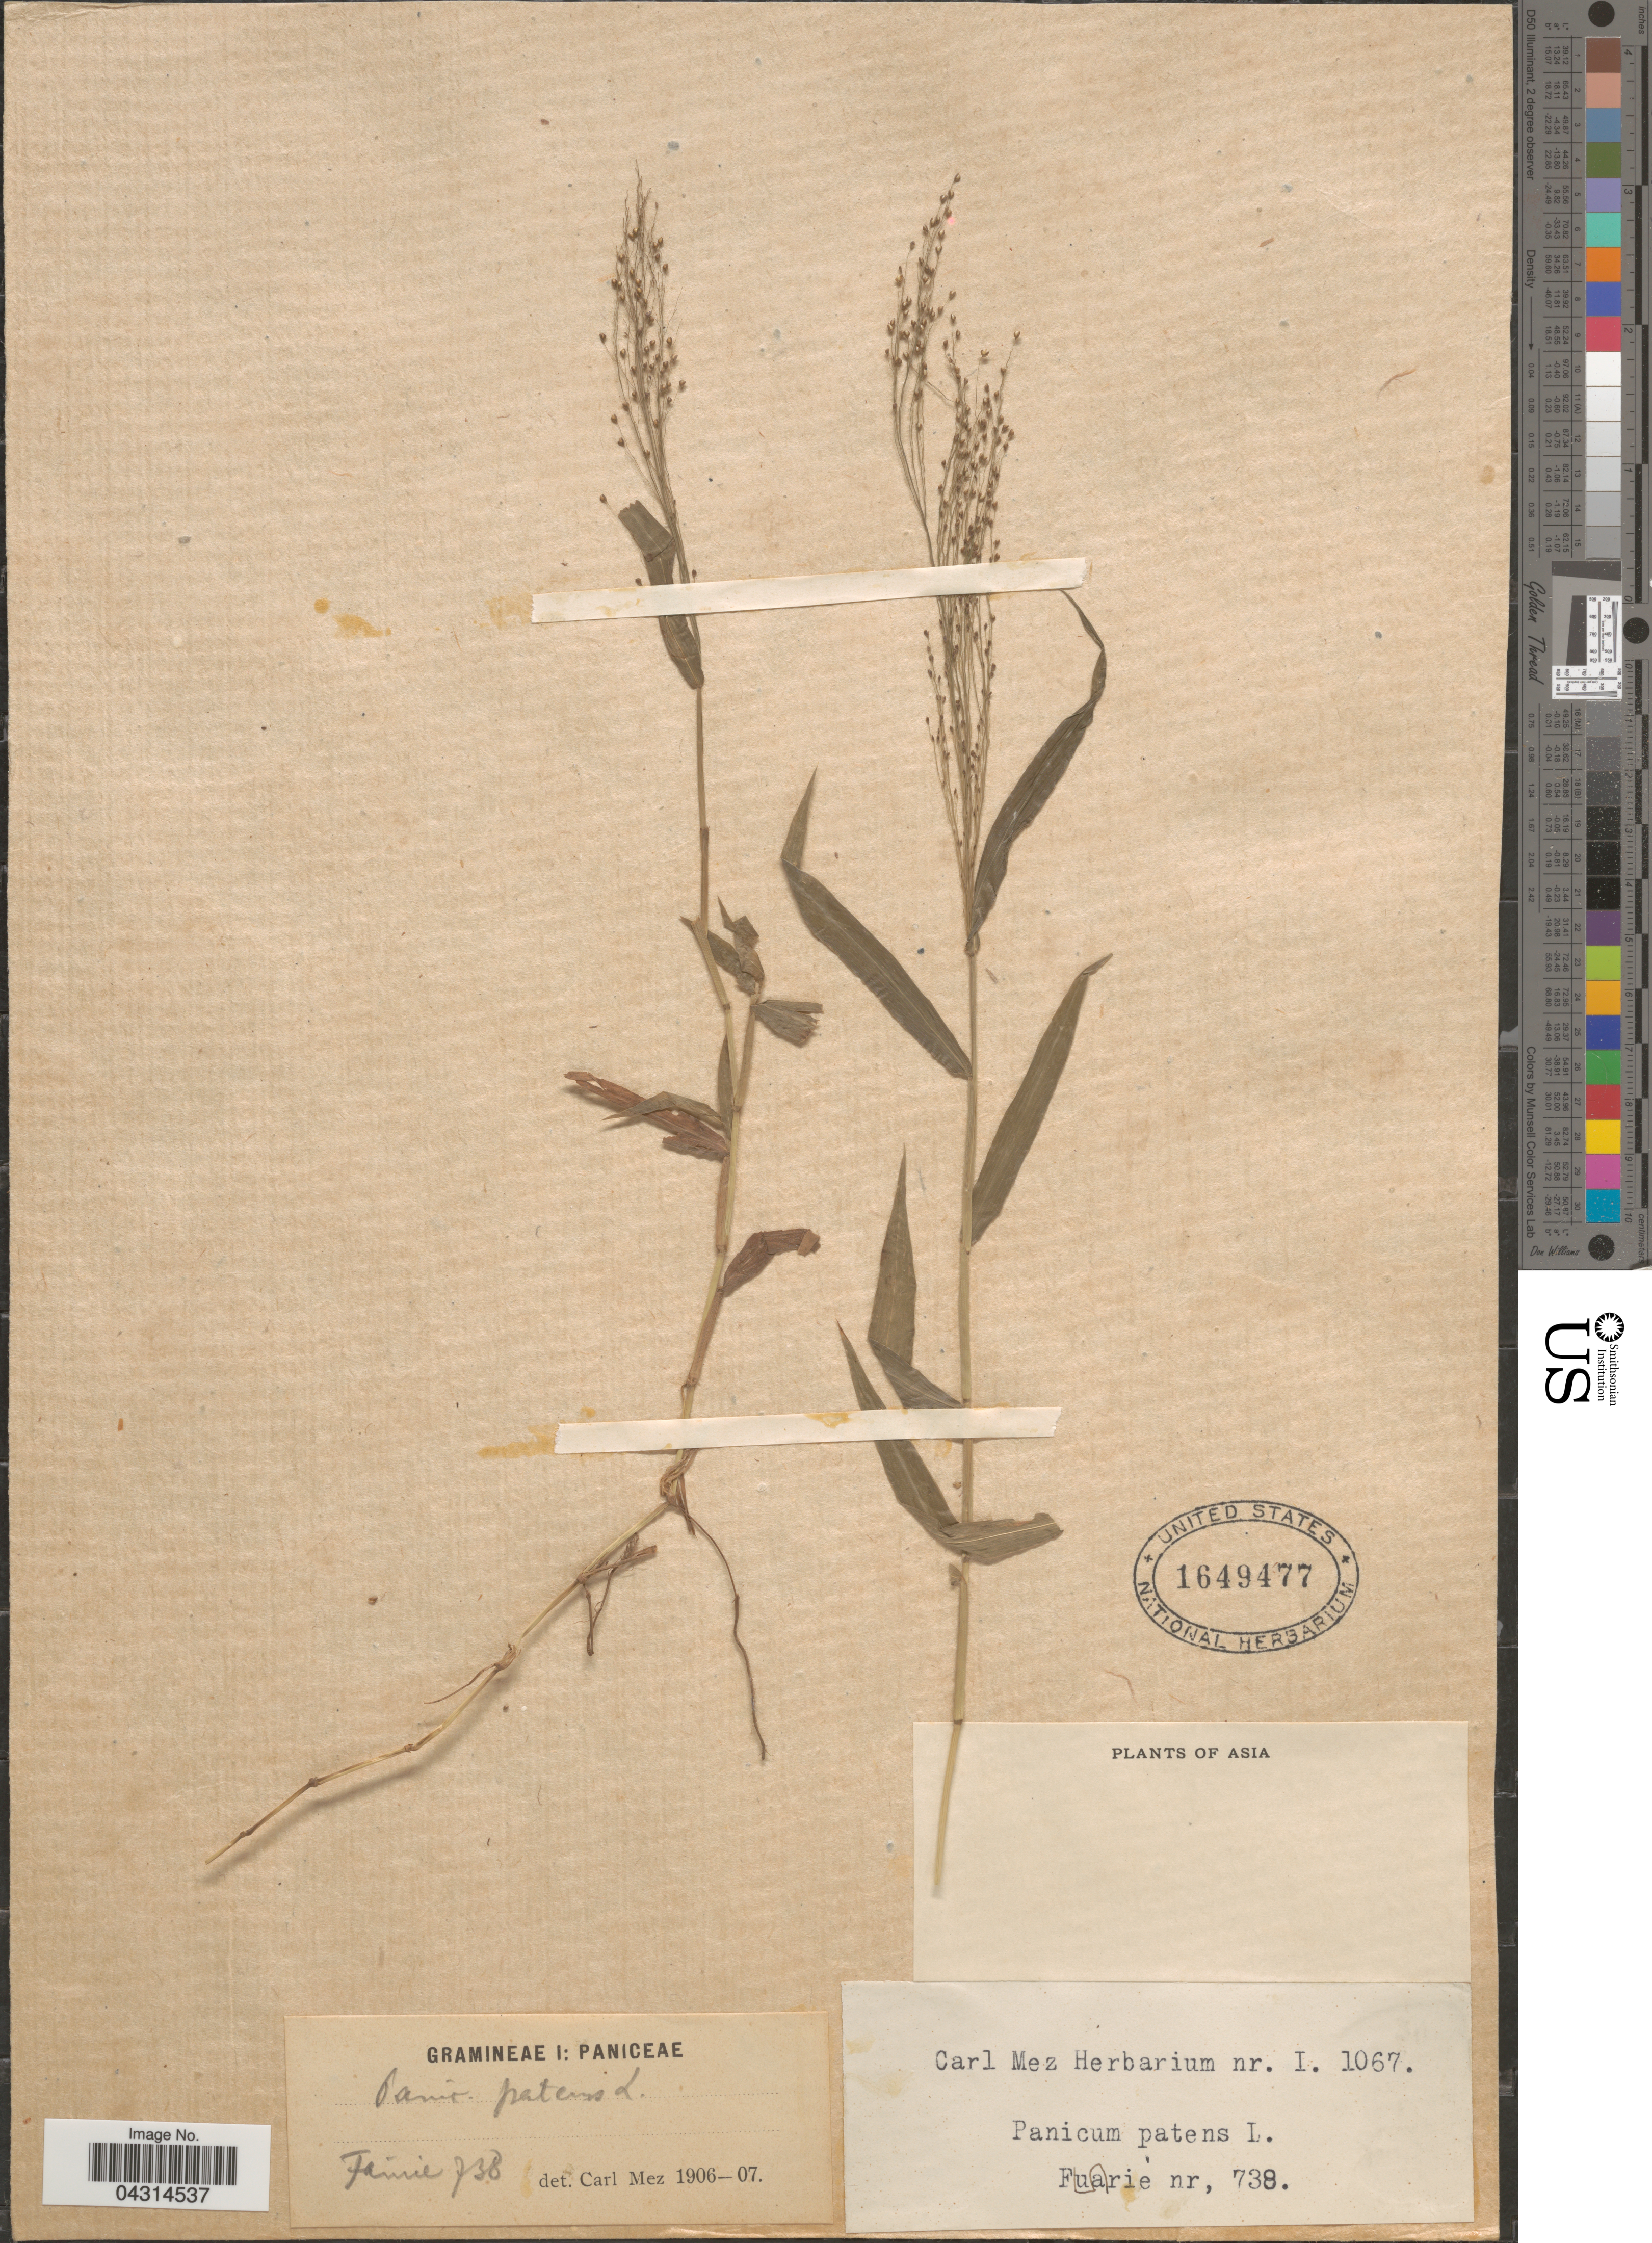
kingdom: Plantae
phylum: Tracheophyta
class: Liliopsida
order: Poales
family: Poaceae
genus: Cyrtococcum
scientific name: Cyrtococcum sp.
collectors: -. Faurie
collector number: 738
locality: Asia.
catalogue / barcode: US 1649477